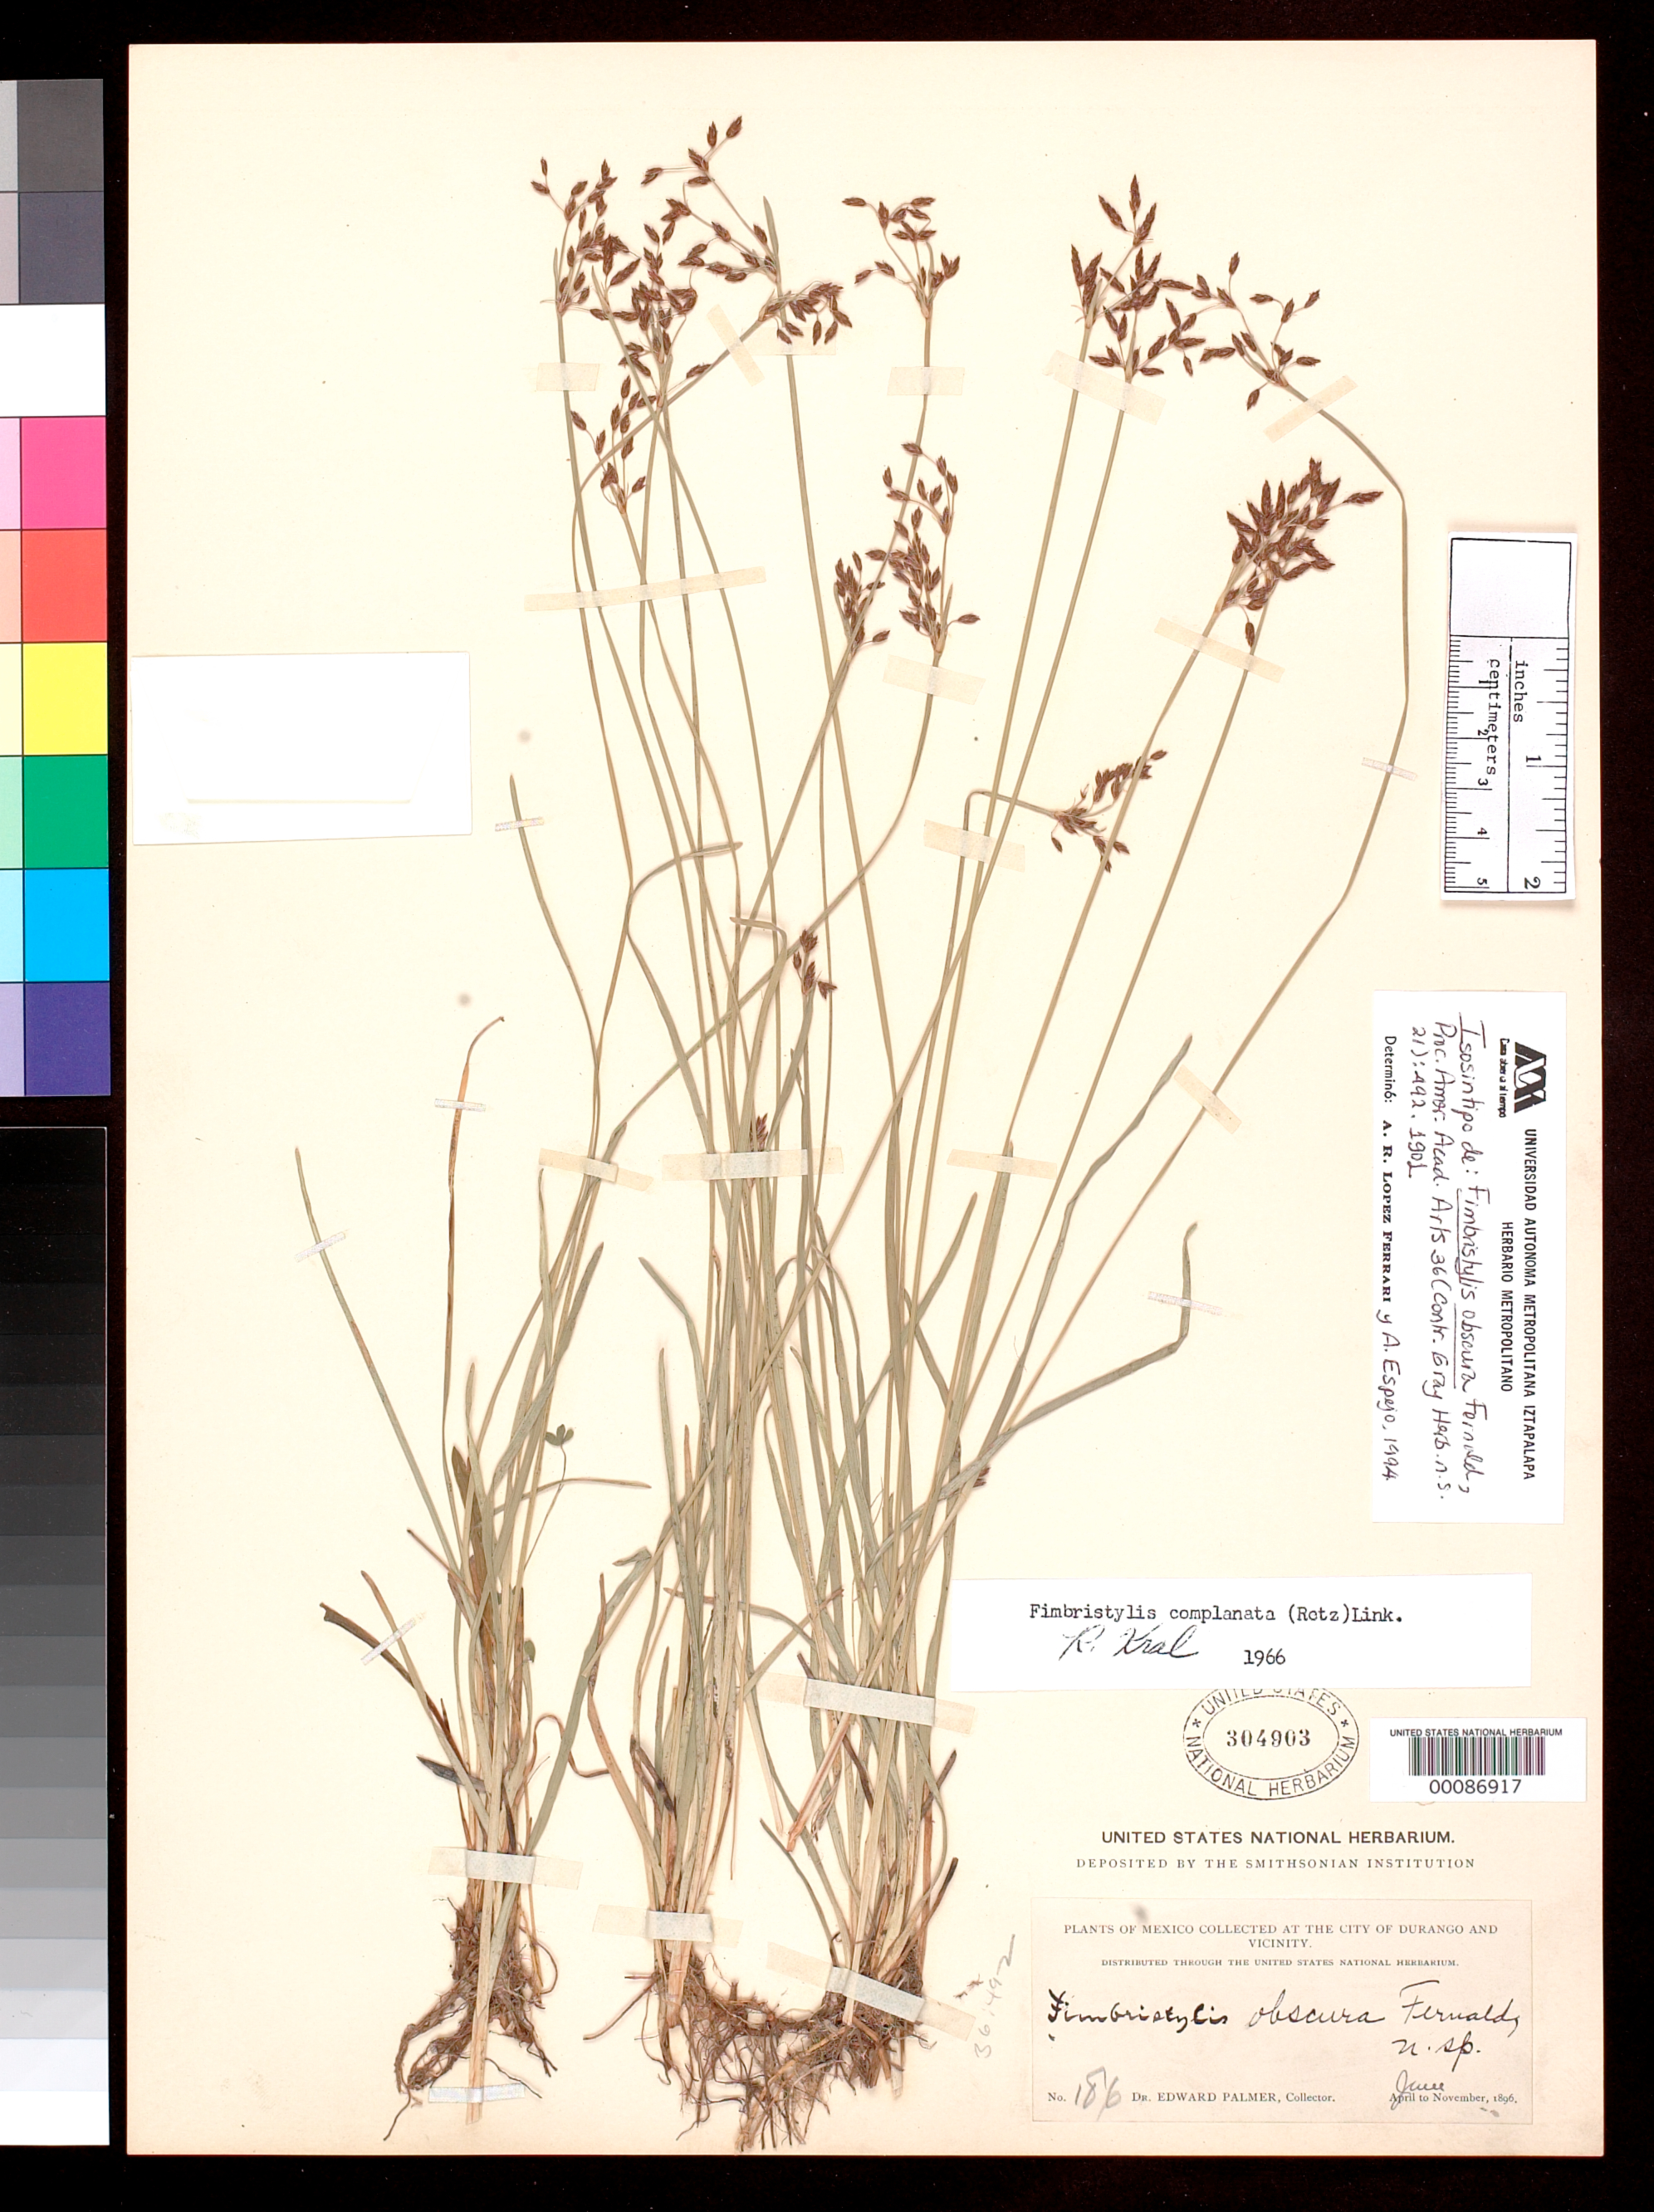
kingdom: Plantae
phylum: Tracheophyta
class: Liliopsida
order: Poales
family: Cyperaceae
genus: Fimbristylis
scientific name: Fimbristylis obscura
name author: Fernald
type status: Isosyntype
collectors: E. Palmer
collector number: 186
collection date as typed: Jun 1896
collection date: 1896-06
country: Mexico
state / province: Durango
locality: Near Durango.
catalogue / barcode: US 304903